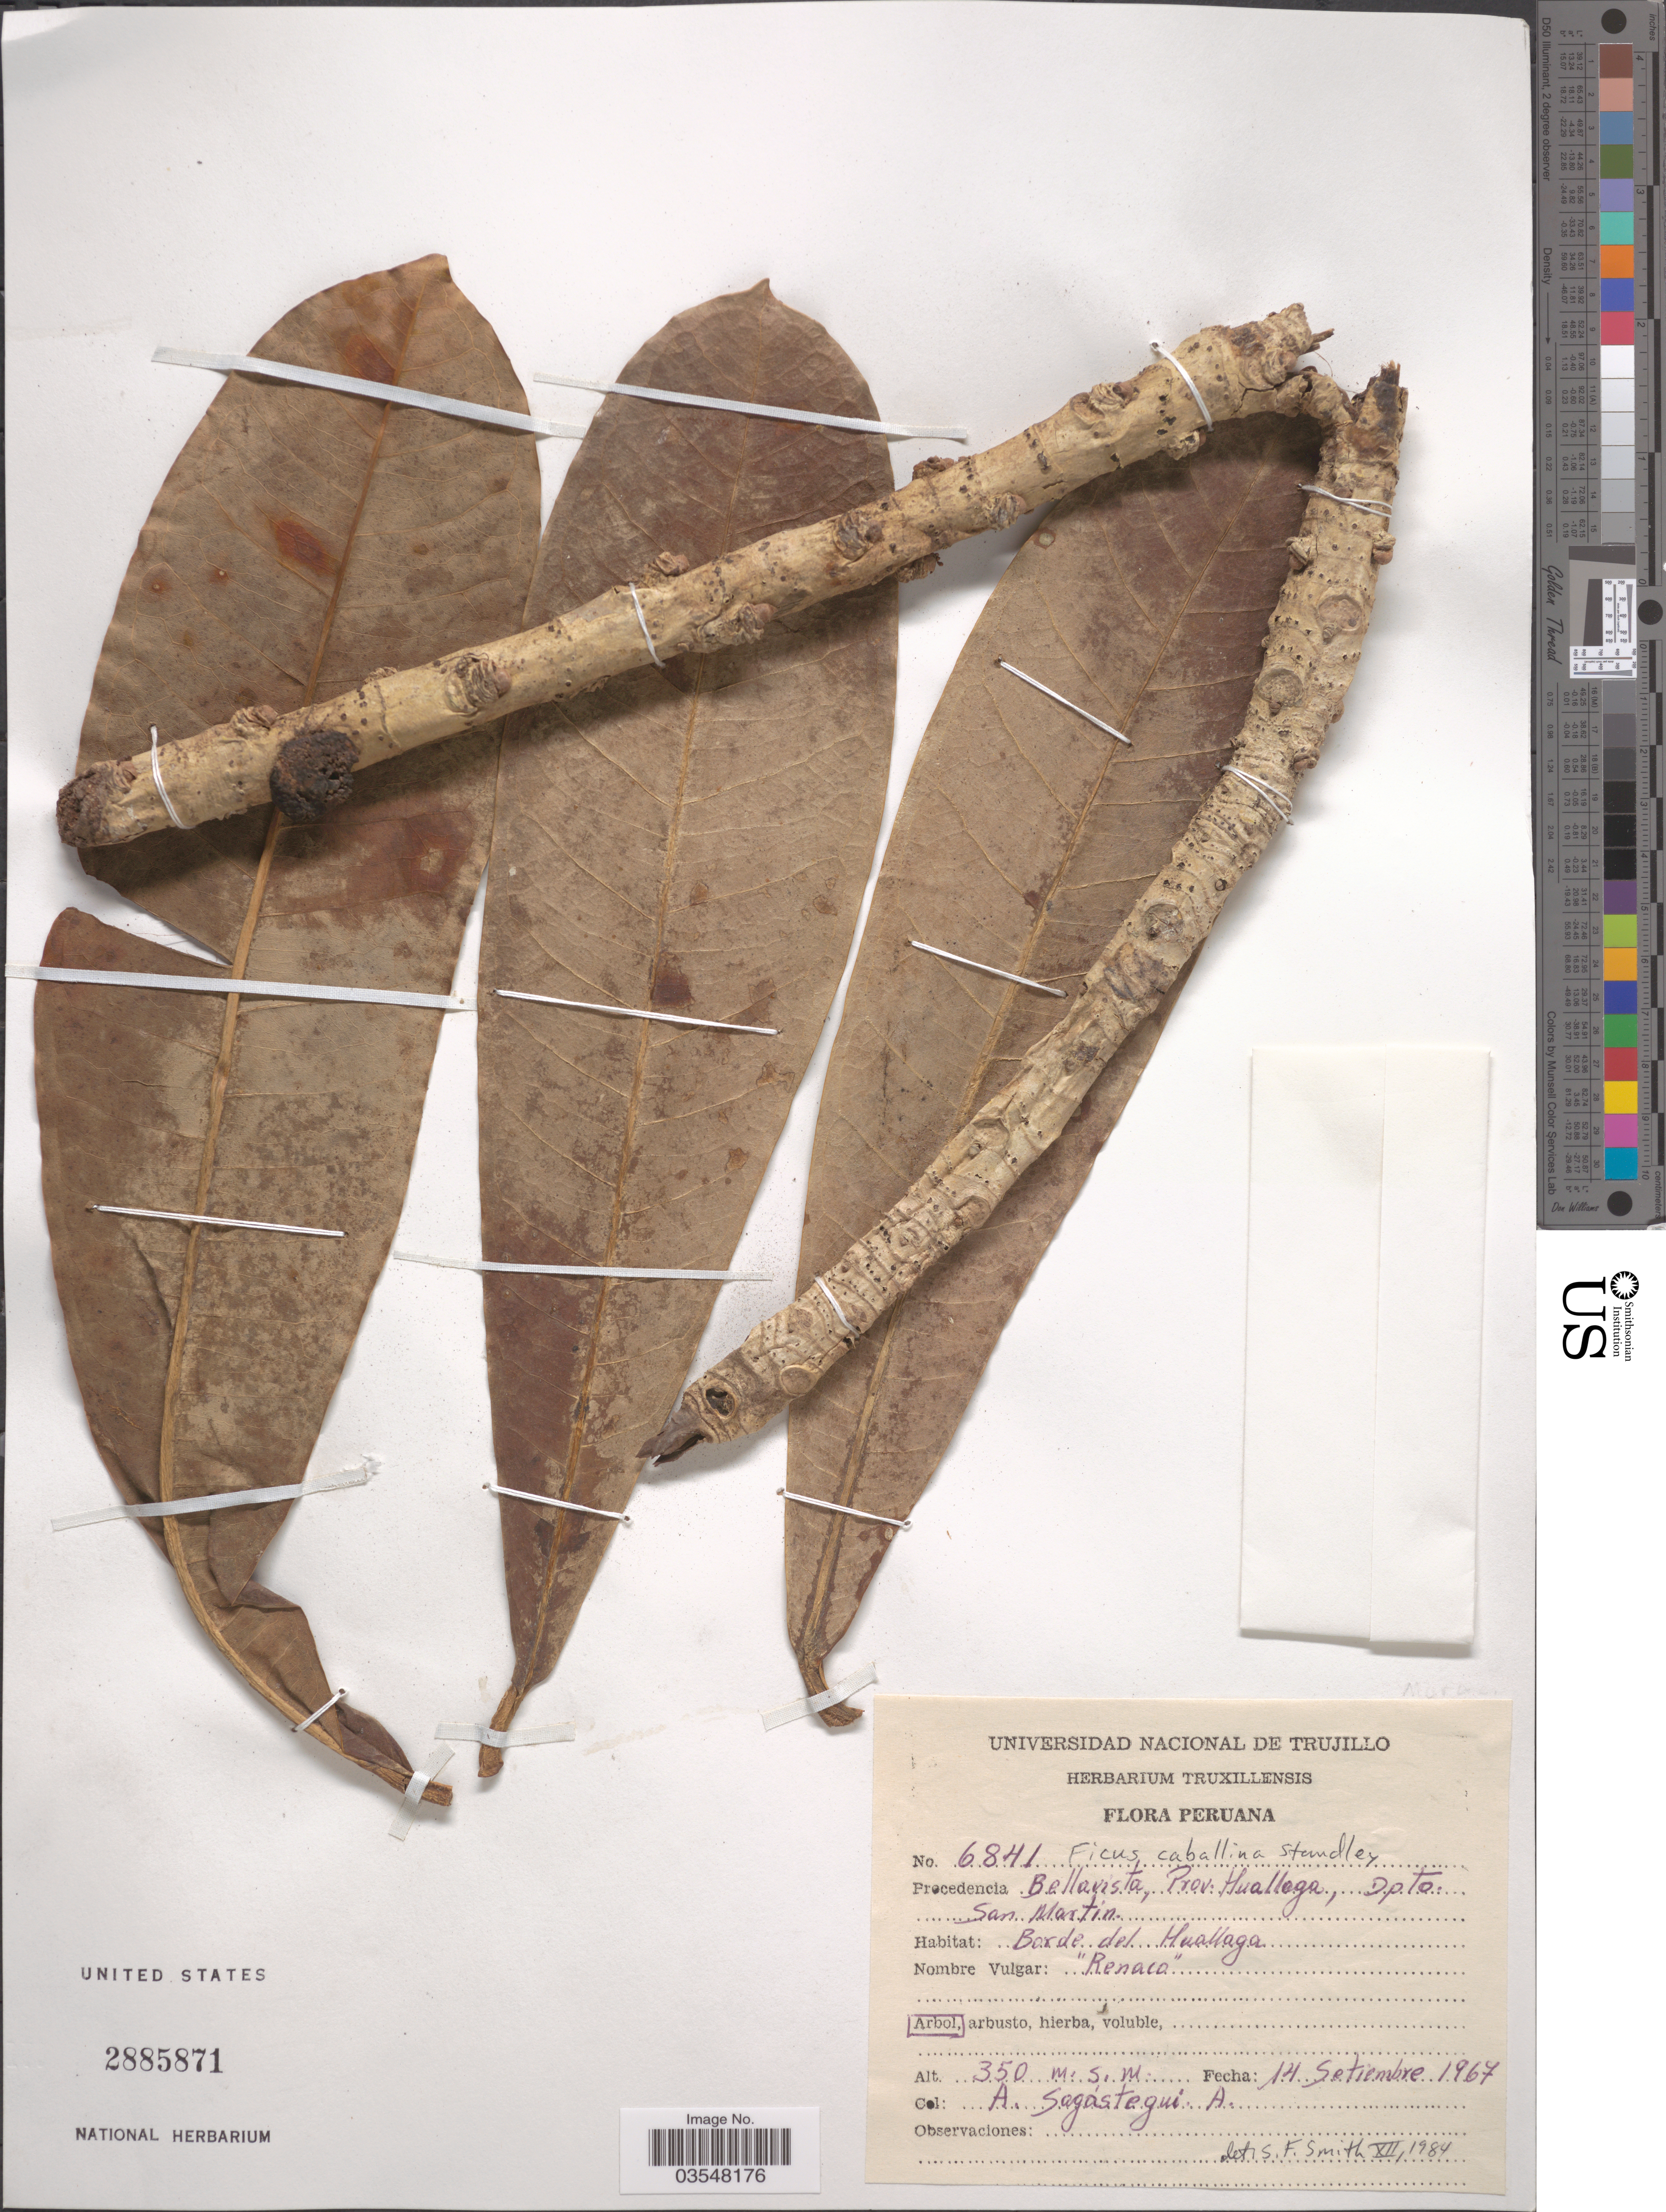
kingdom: Plantae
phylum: Tracheophyta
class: Magnoliopsida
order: Rosales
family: Moraceae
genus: Ficus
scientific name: Ficus caballina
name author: Standl.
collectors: A. Sagástegui A.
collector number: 6841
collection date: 1967-09-14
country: Peru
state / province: San Martín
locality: Bellavista, Prov. Huallaga, Dpto. San Martin. Borde del Huallaga.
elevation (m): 350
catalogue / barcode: US 2885871